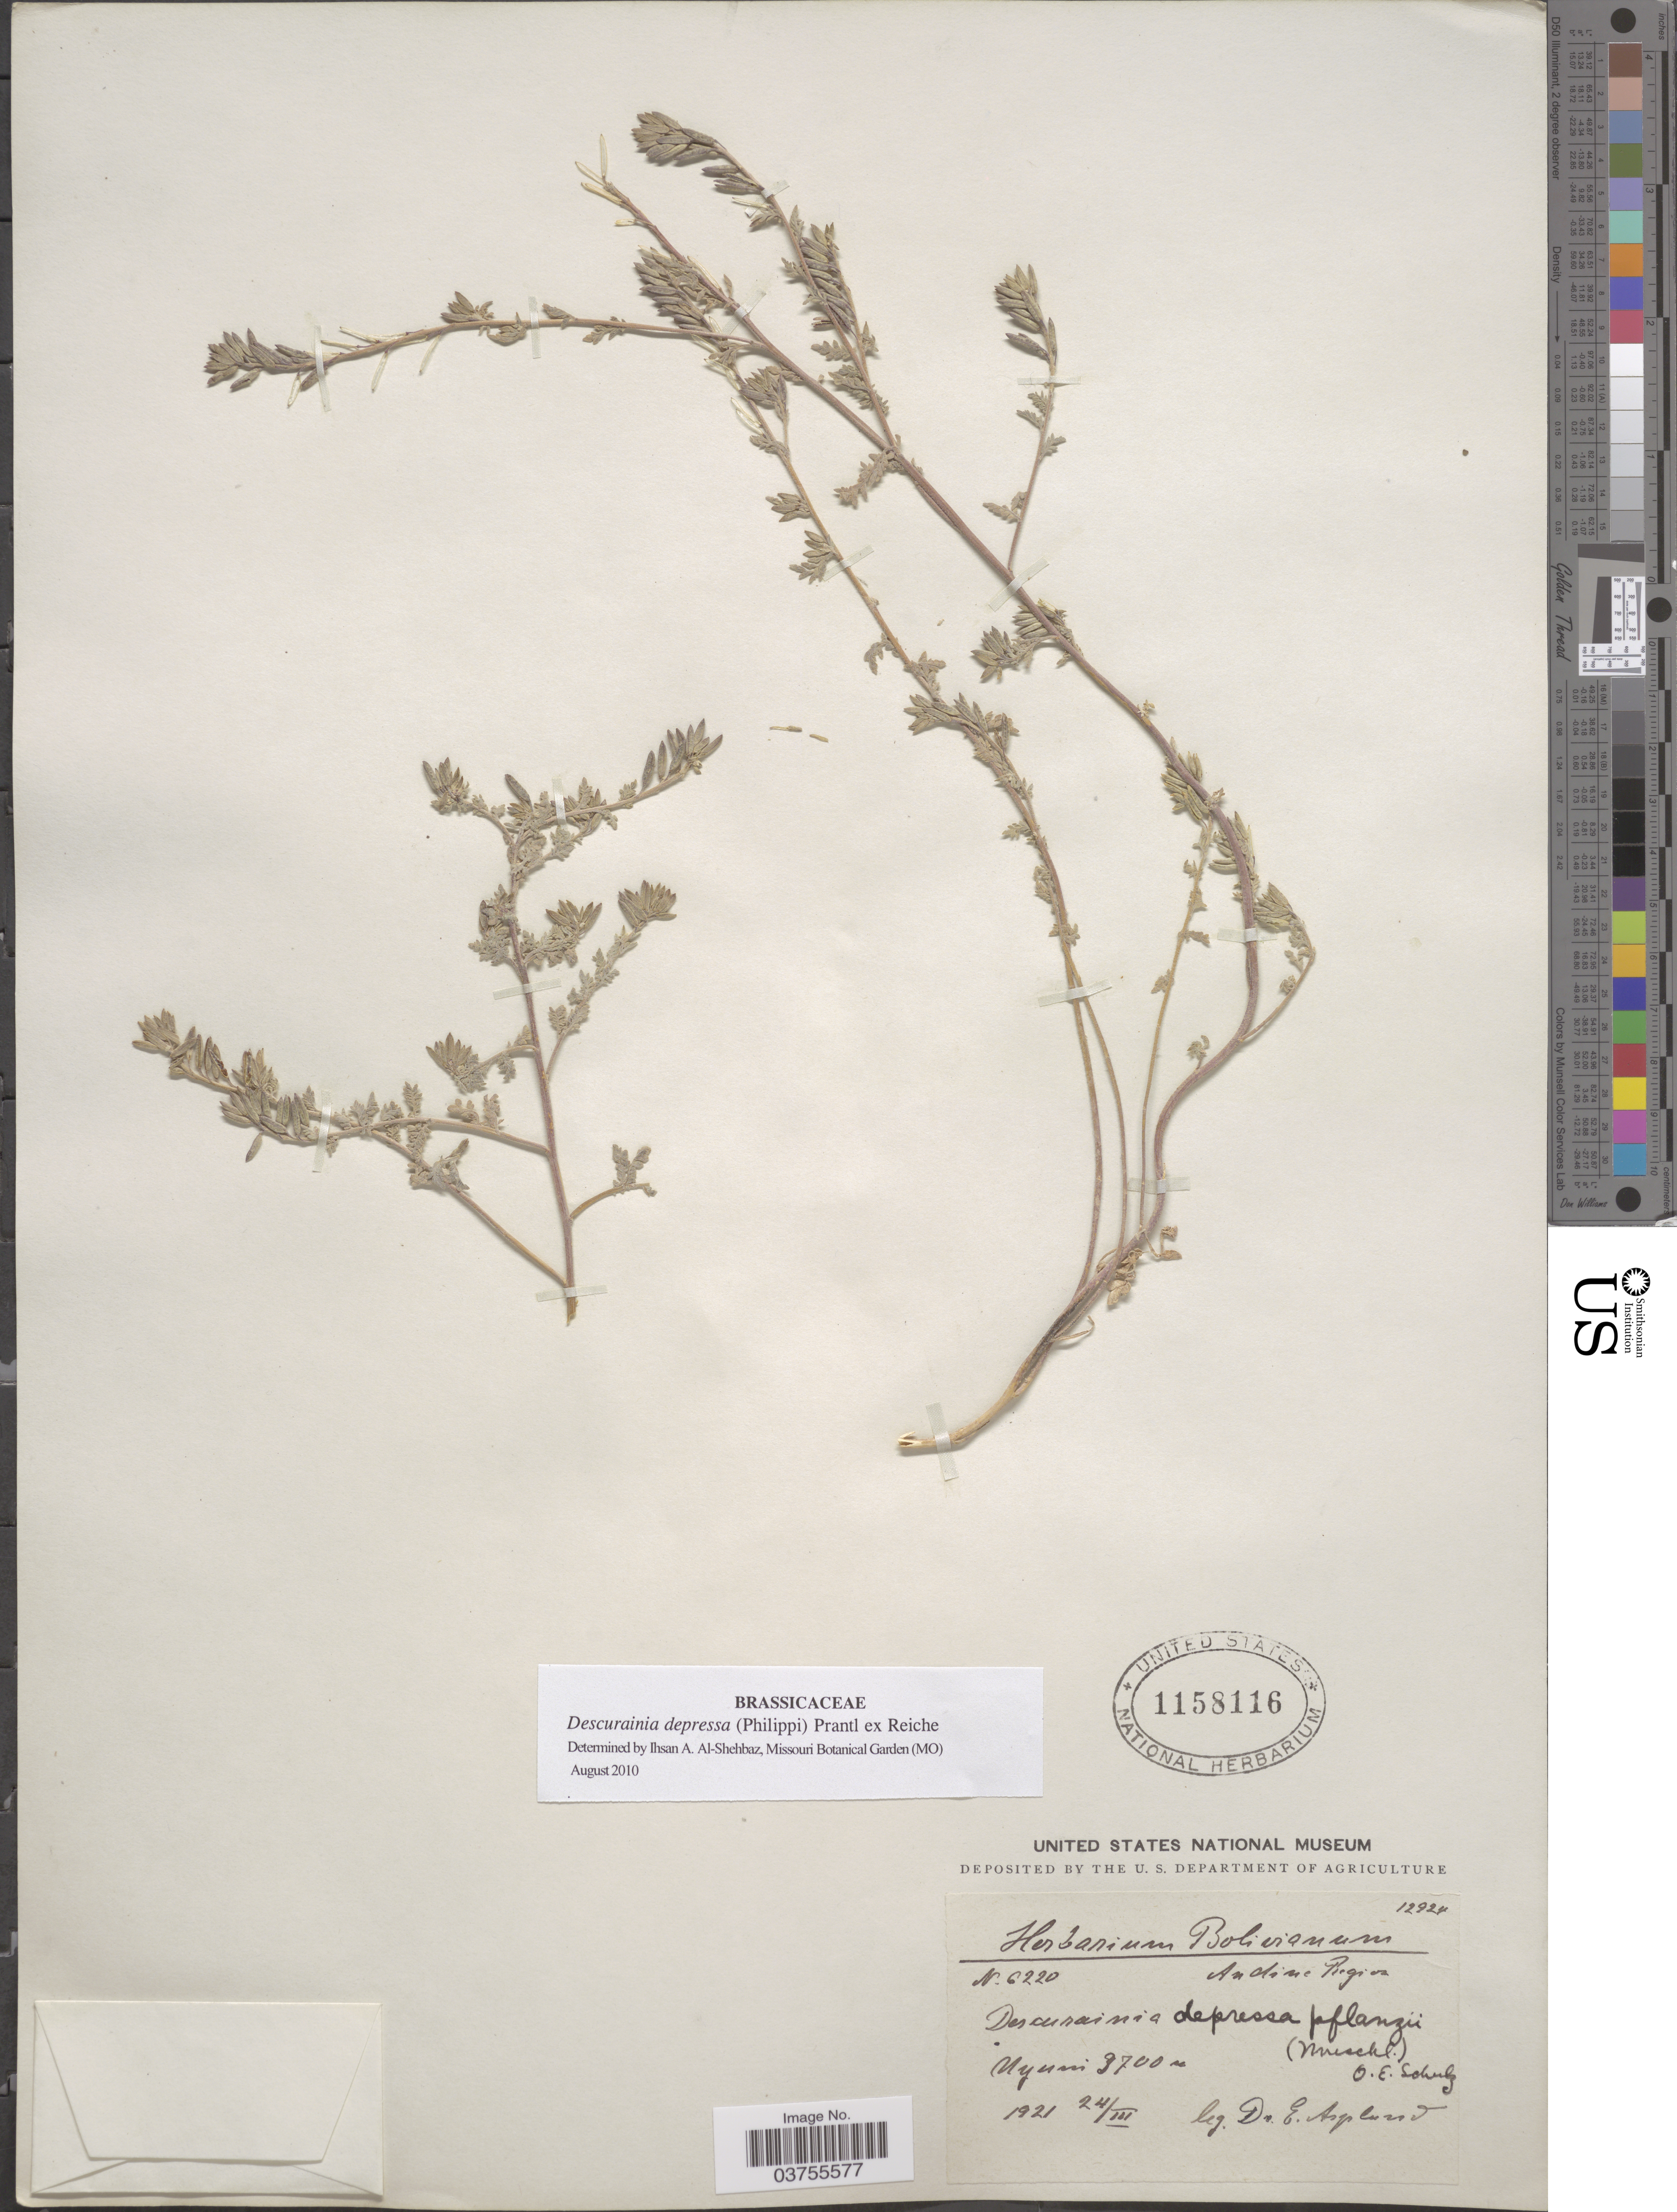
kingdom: Plantae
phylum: Tracheophyta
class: Magnoliopsida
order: Brassicales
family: Brassicaceae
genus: Descurainia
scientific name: Descurainia depressa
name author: (Phil. & C.A. Mey.) Prantl ex Reiche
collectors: E. Asplund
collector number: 6220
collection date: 1921-03-24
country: Bolivia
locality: Andine Region. Uyuni.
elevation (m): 3700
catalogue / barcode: US 1158116